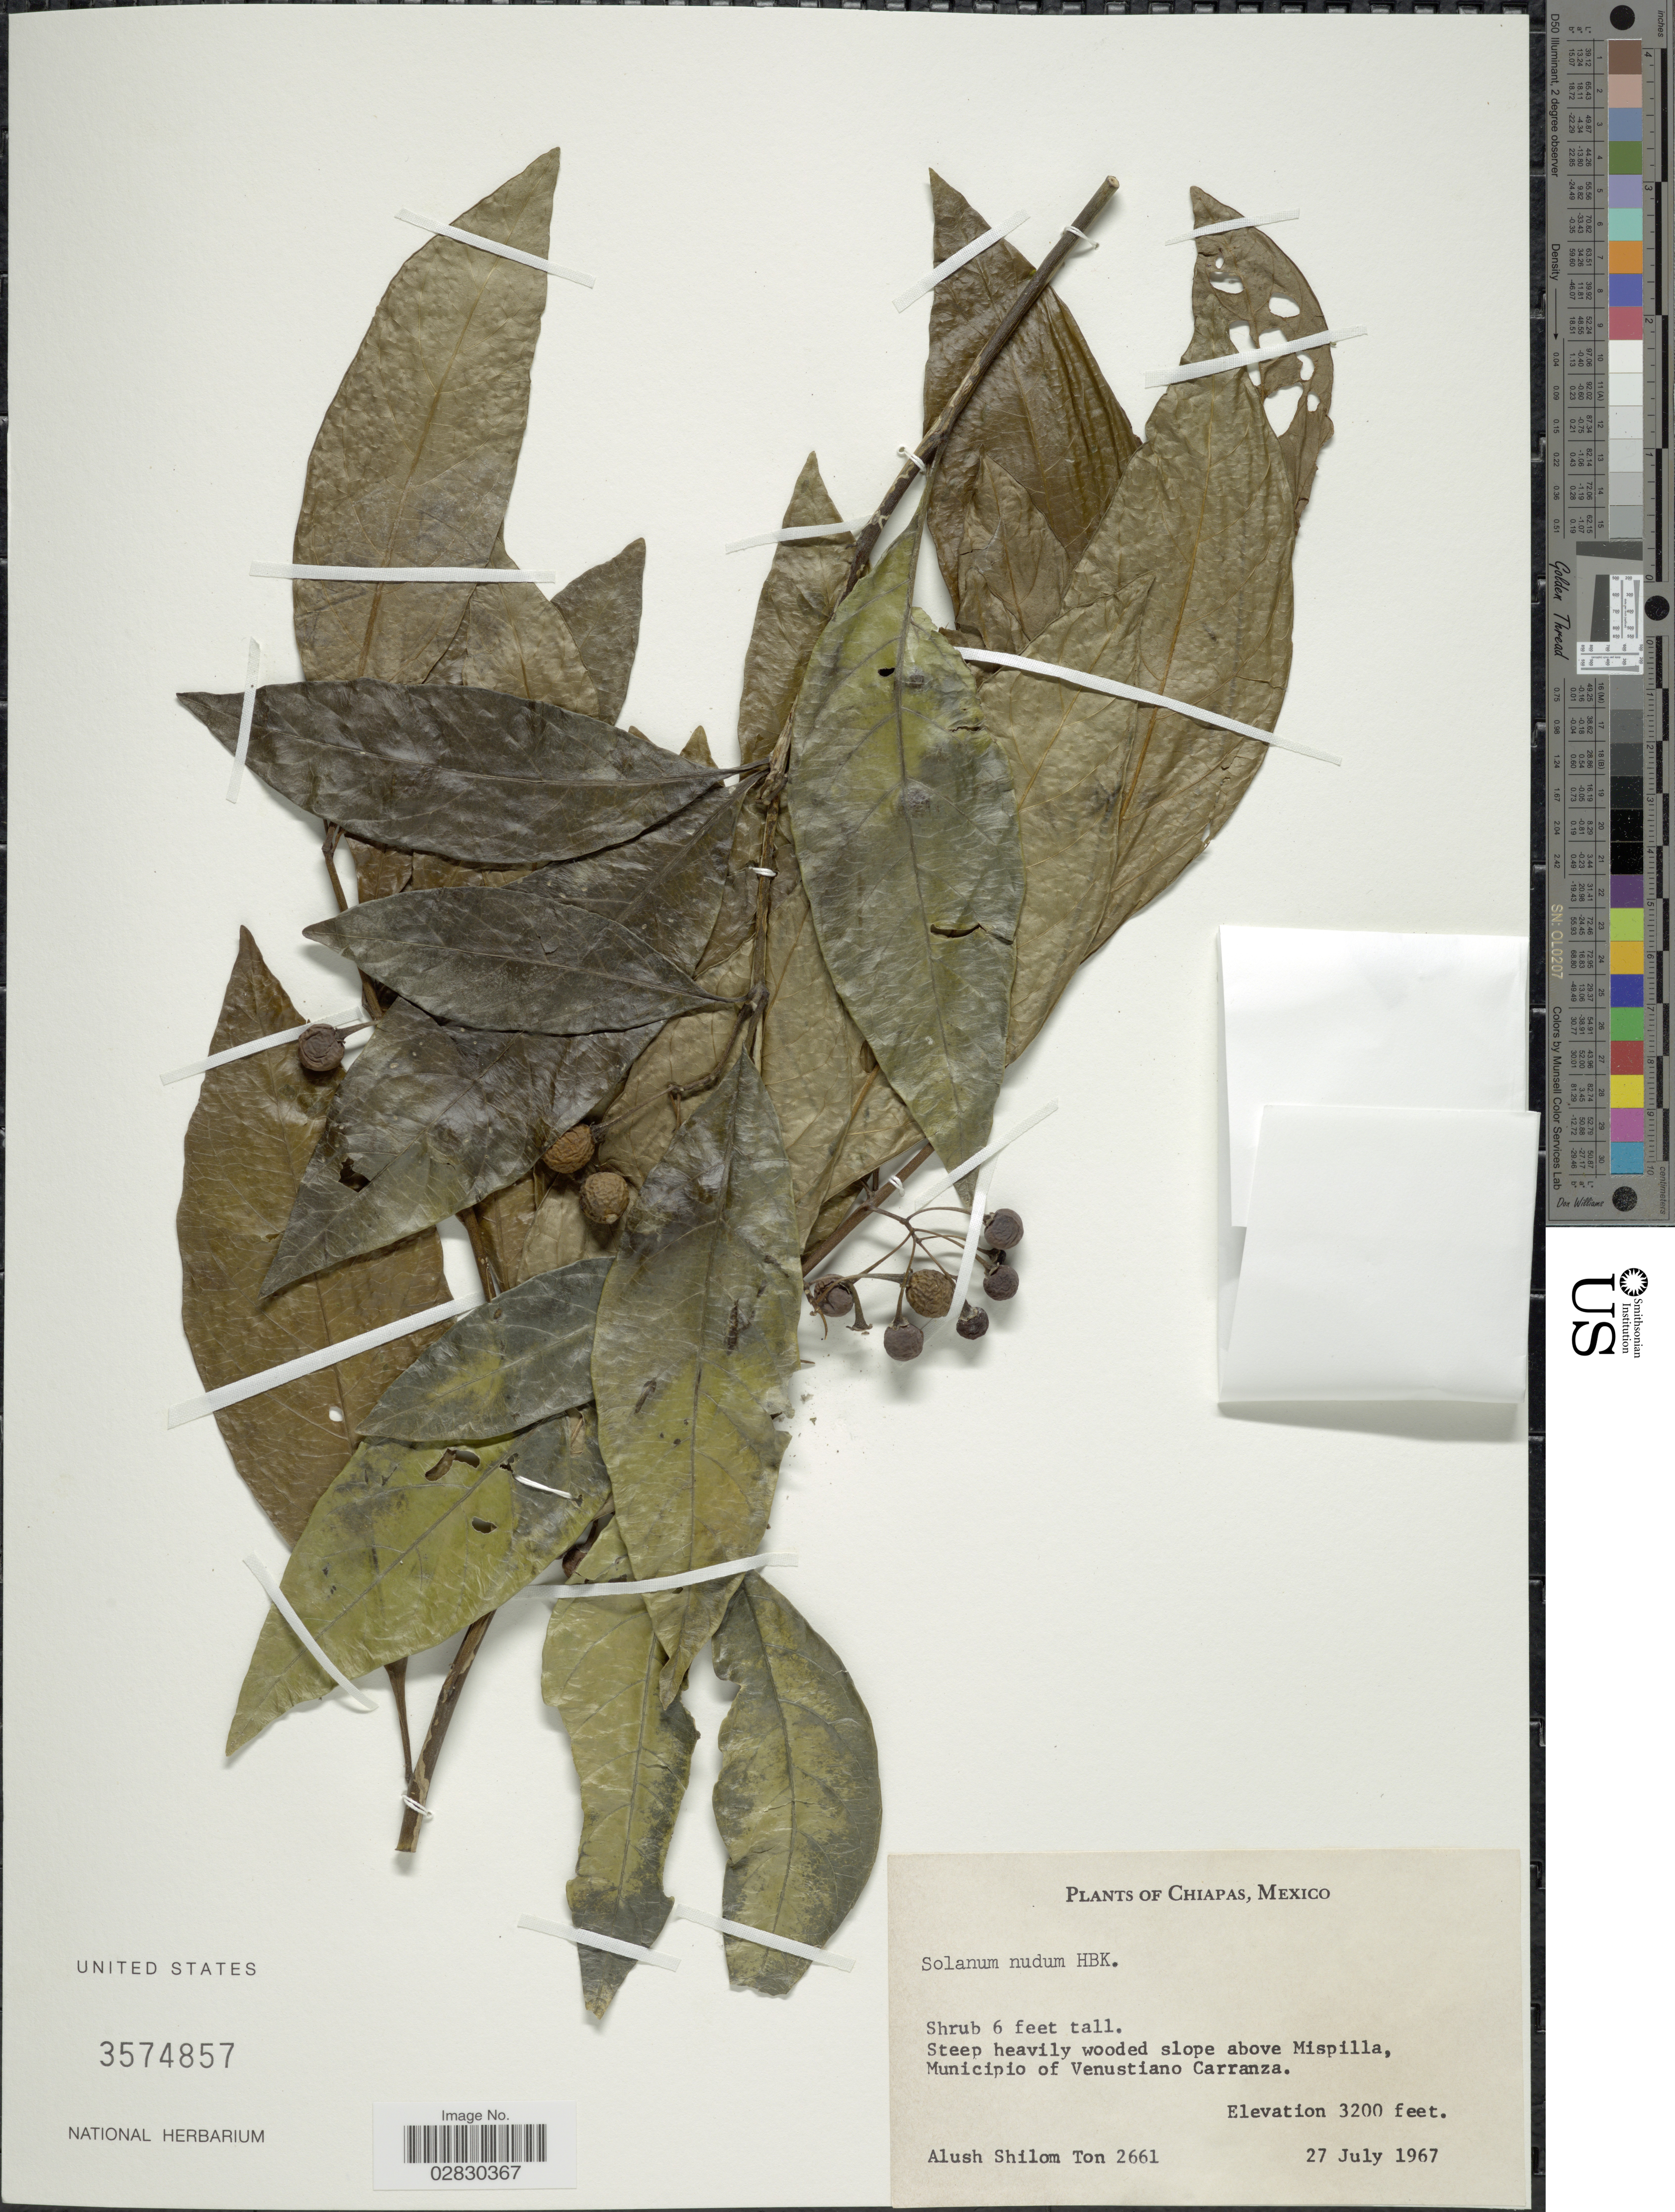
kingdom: Plantae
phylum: Tracheophyta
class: Magnoliopsida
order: Solanales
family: Solanaceae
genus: Solanum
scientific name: Solanum nudum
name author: Humb. & Bonpl. ex Dunal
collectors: A. M. Ton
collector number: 2661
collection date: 1967-07-27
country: Mexico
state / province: Chiapas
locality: Steep heavily wooded slope above Mispilla, Municipio of Venustiano Carranza.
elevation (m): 975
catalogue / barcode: US 3574857